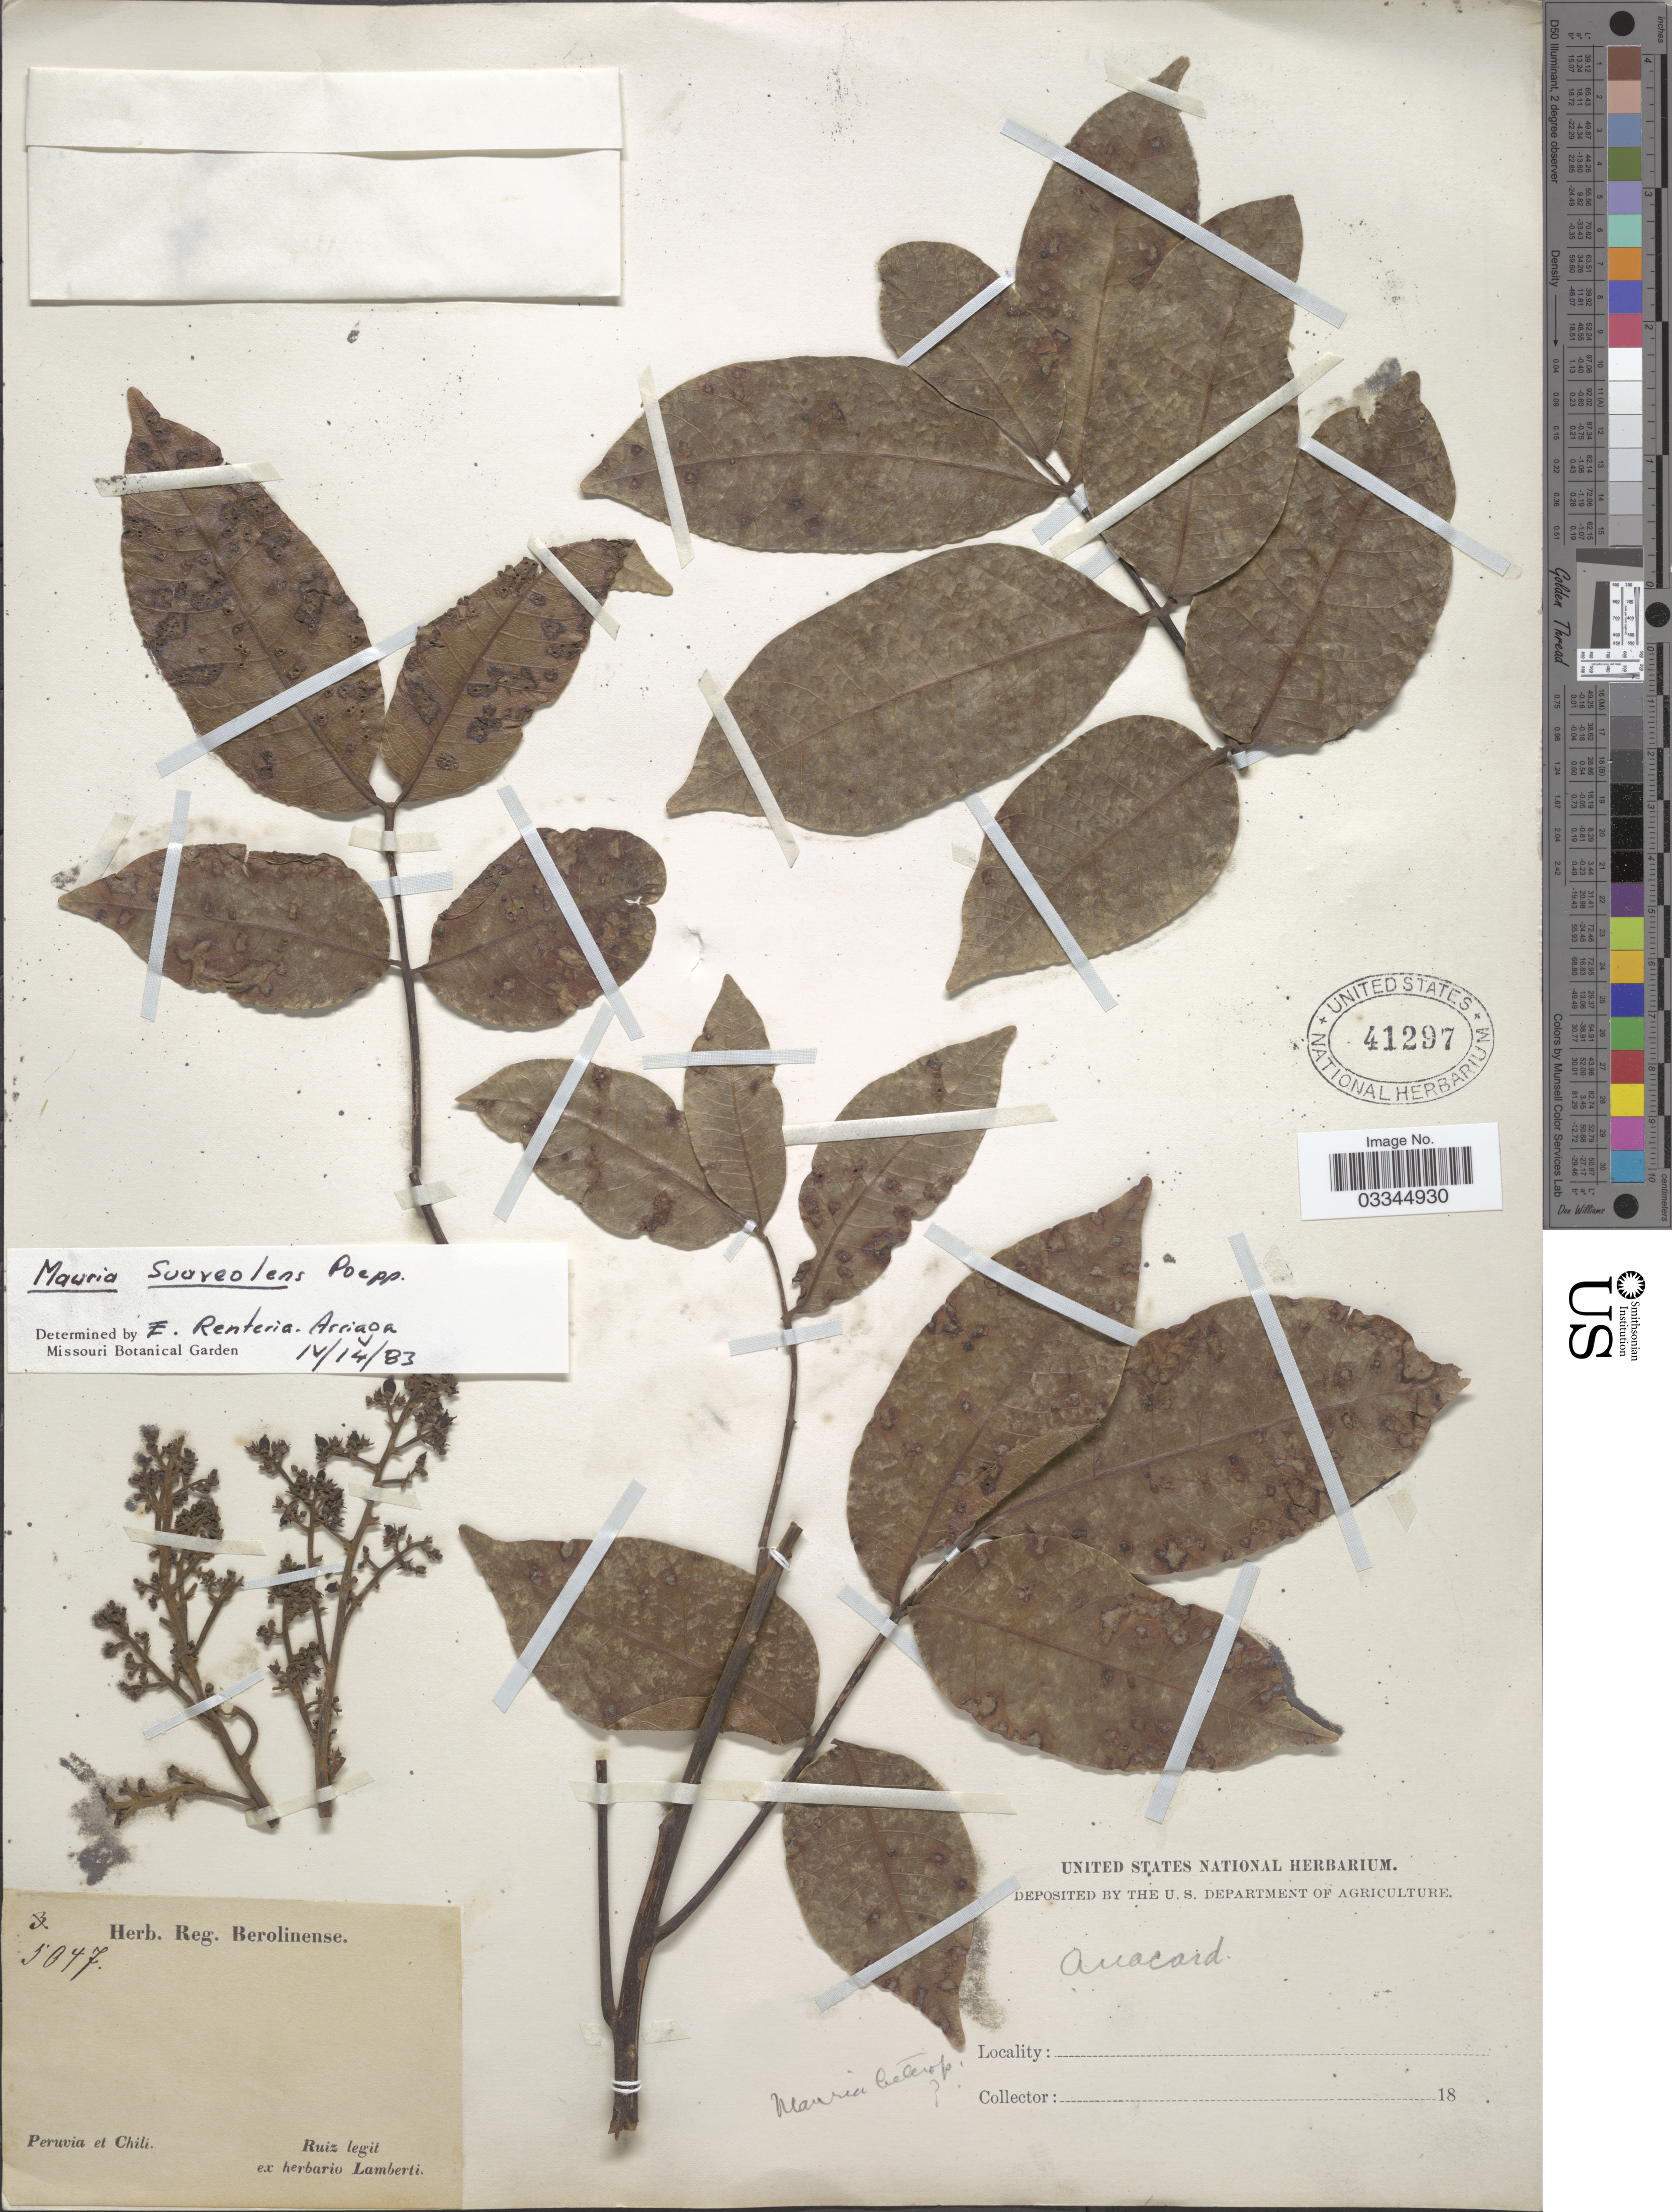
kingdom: Plantae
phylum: Tracheophyta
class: Magnoliopsida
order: Sapindales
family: Anacardiaceae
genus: Mauria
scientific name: Mauria suaveolens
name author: Poepp.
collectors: Ruiz, --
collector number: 5047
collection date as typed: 18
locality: Peruvia et Chili.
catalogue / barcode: US 41297